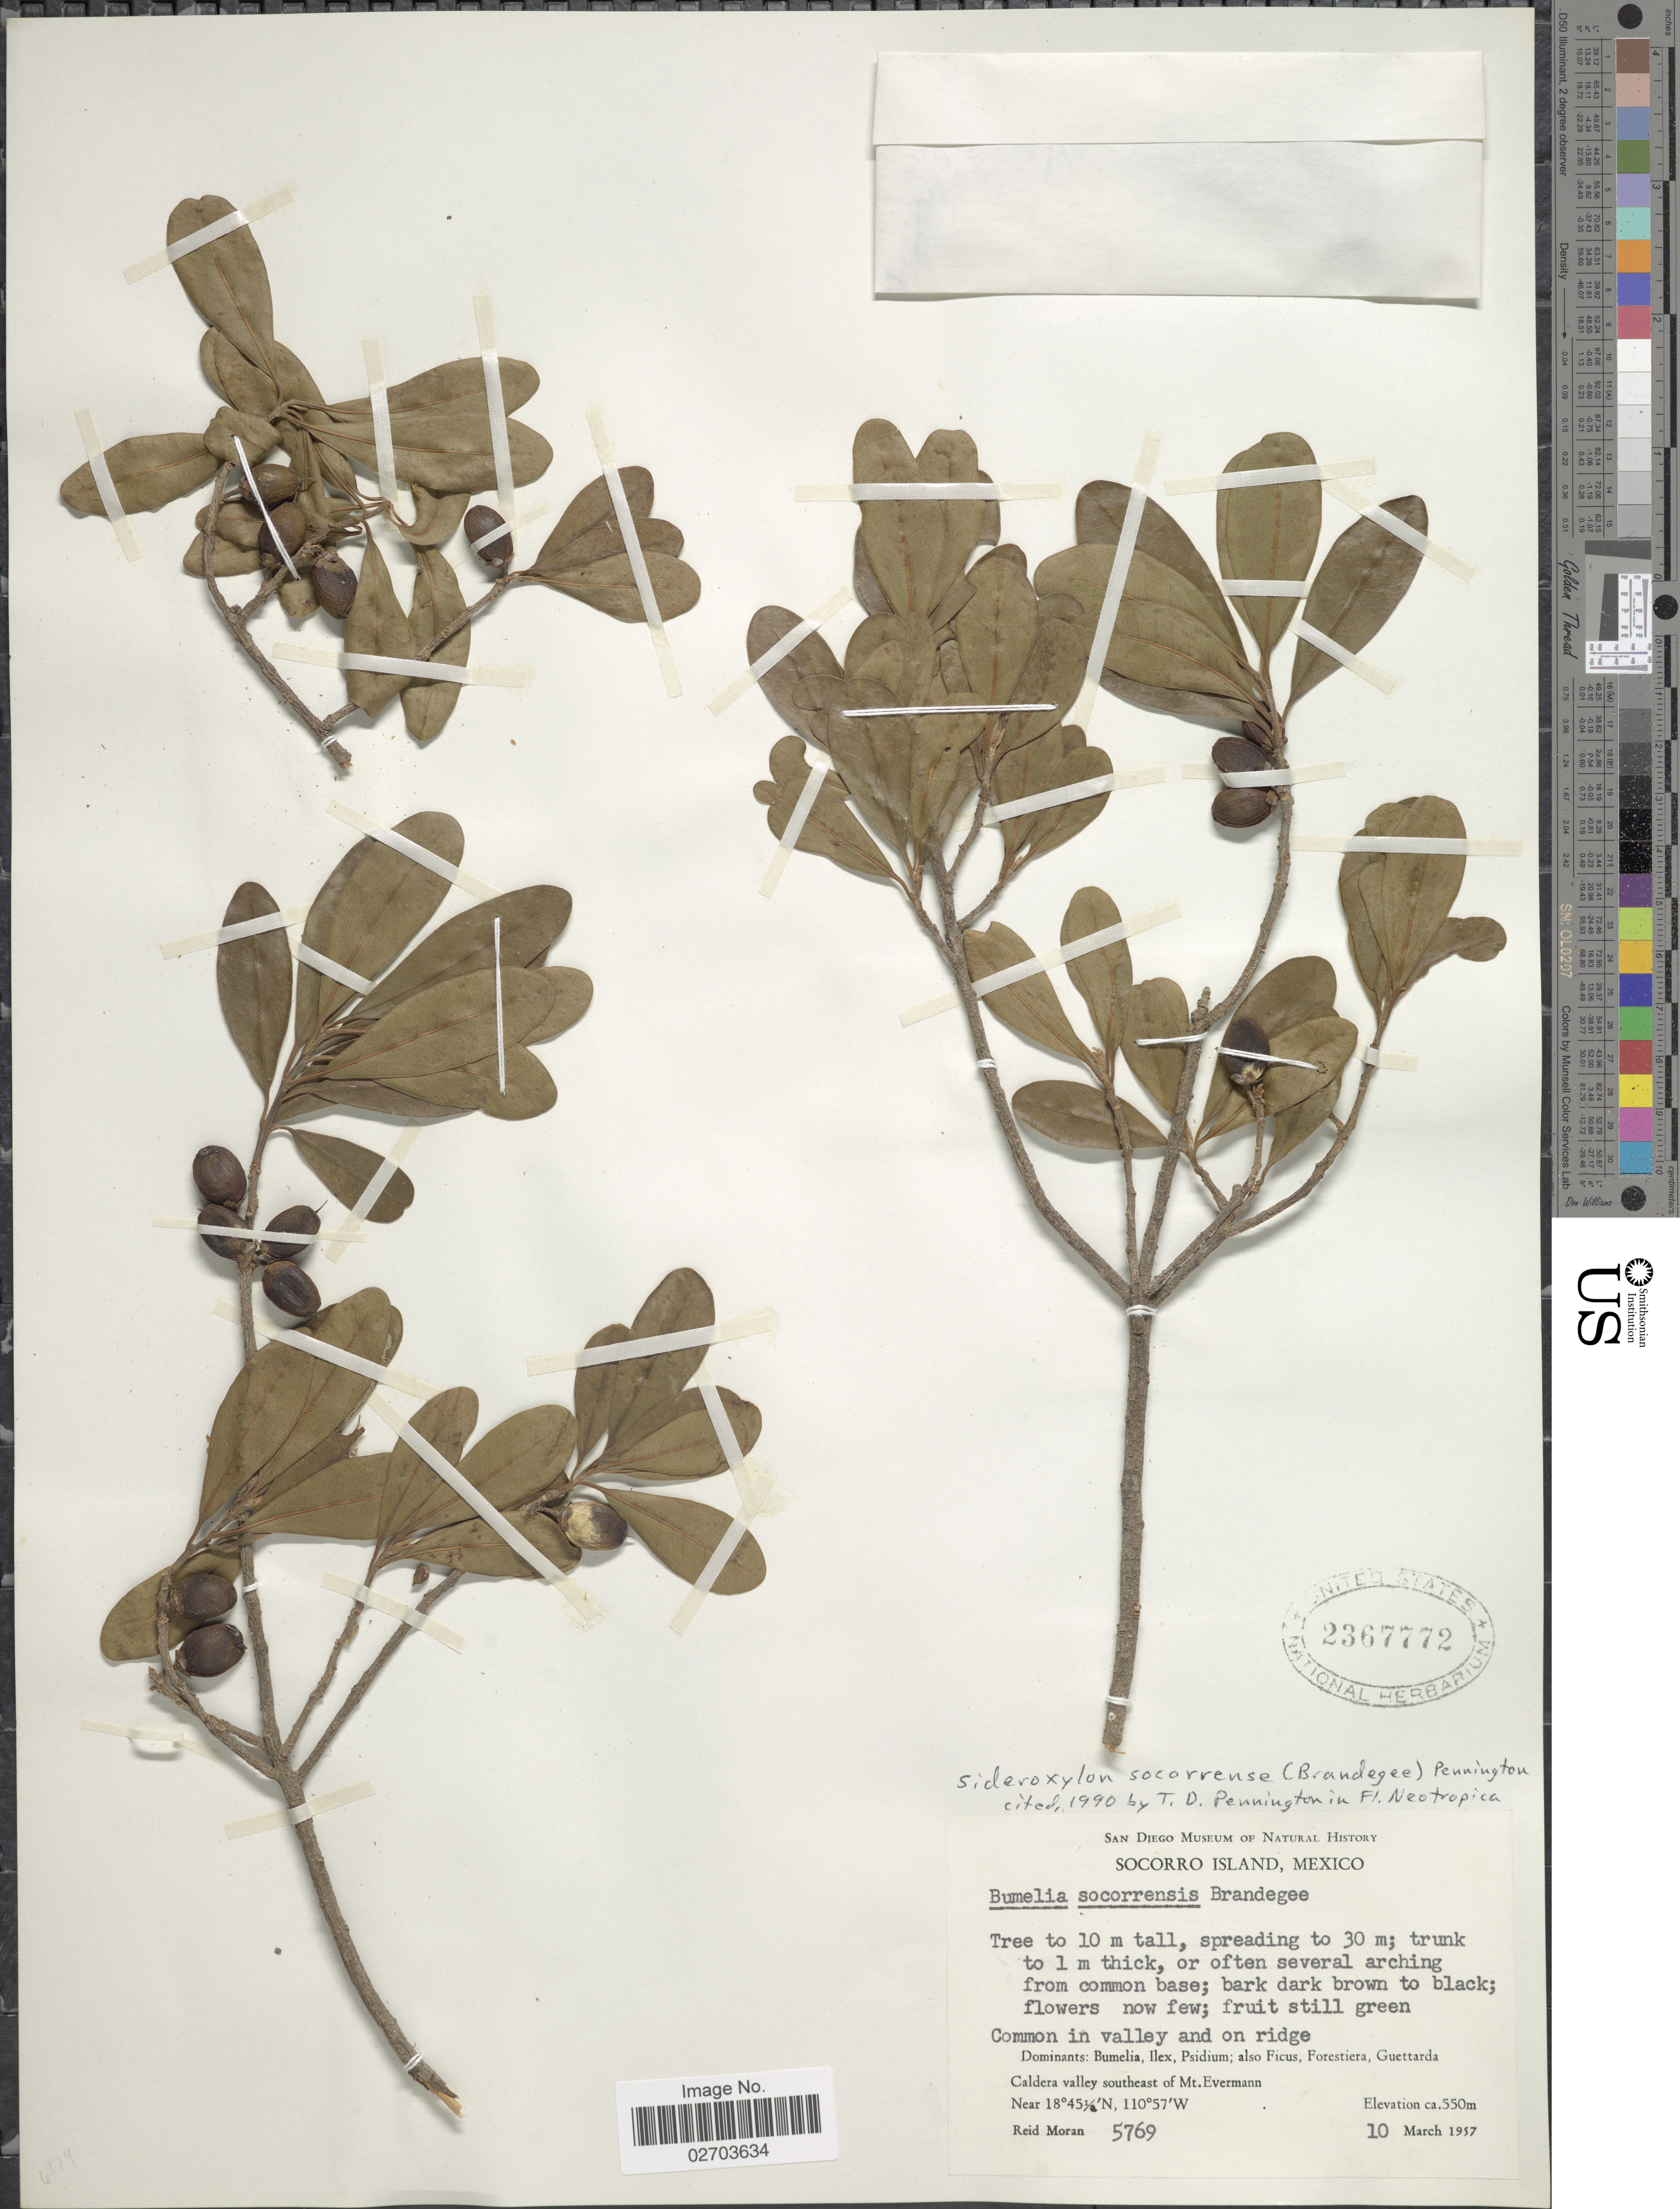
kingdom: Plantae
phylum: Tracheophyta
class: Magnoliopsida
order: Ericales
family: Sapotaceae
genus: Sideroxylon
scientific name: Sideroxylon socorrense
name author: (Brandegee) T.D. Penn.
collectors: R. V. Moran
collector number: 5769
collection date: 1957-03-10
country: Mexico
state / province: Colima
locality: Socorro Island, common in valley and on ridge, Caldera valley southeast of Mt. Evermann.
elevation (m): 550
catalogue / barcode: US 2367772